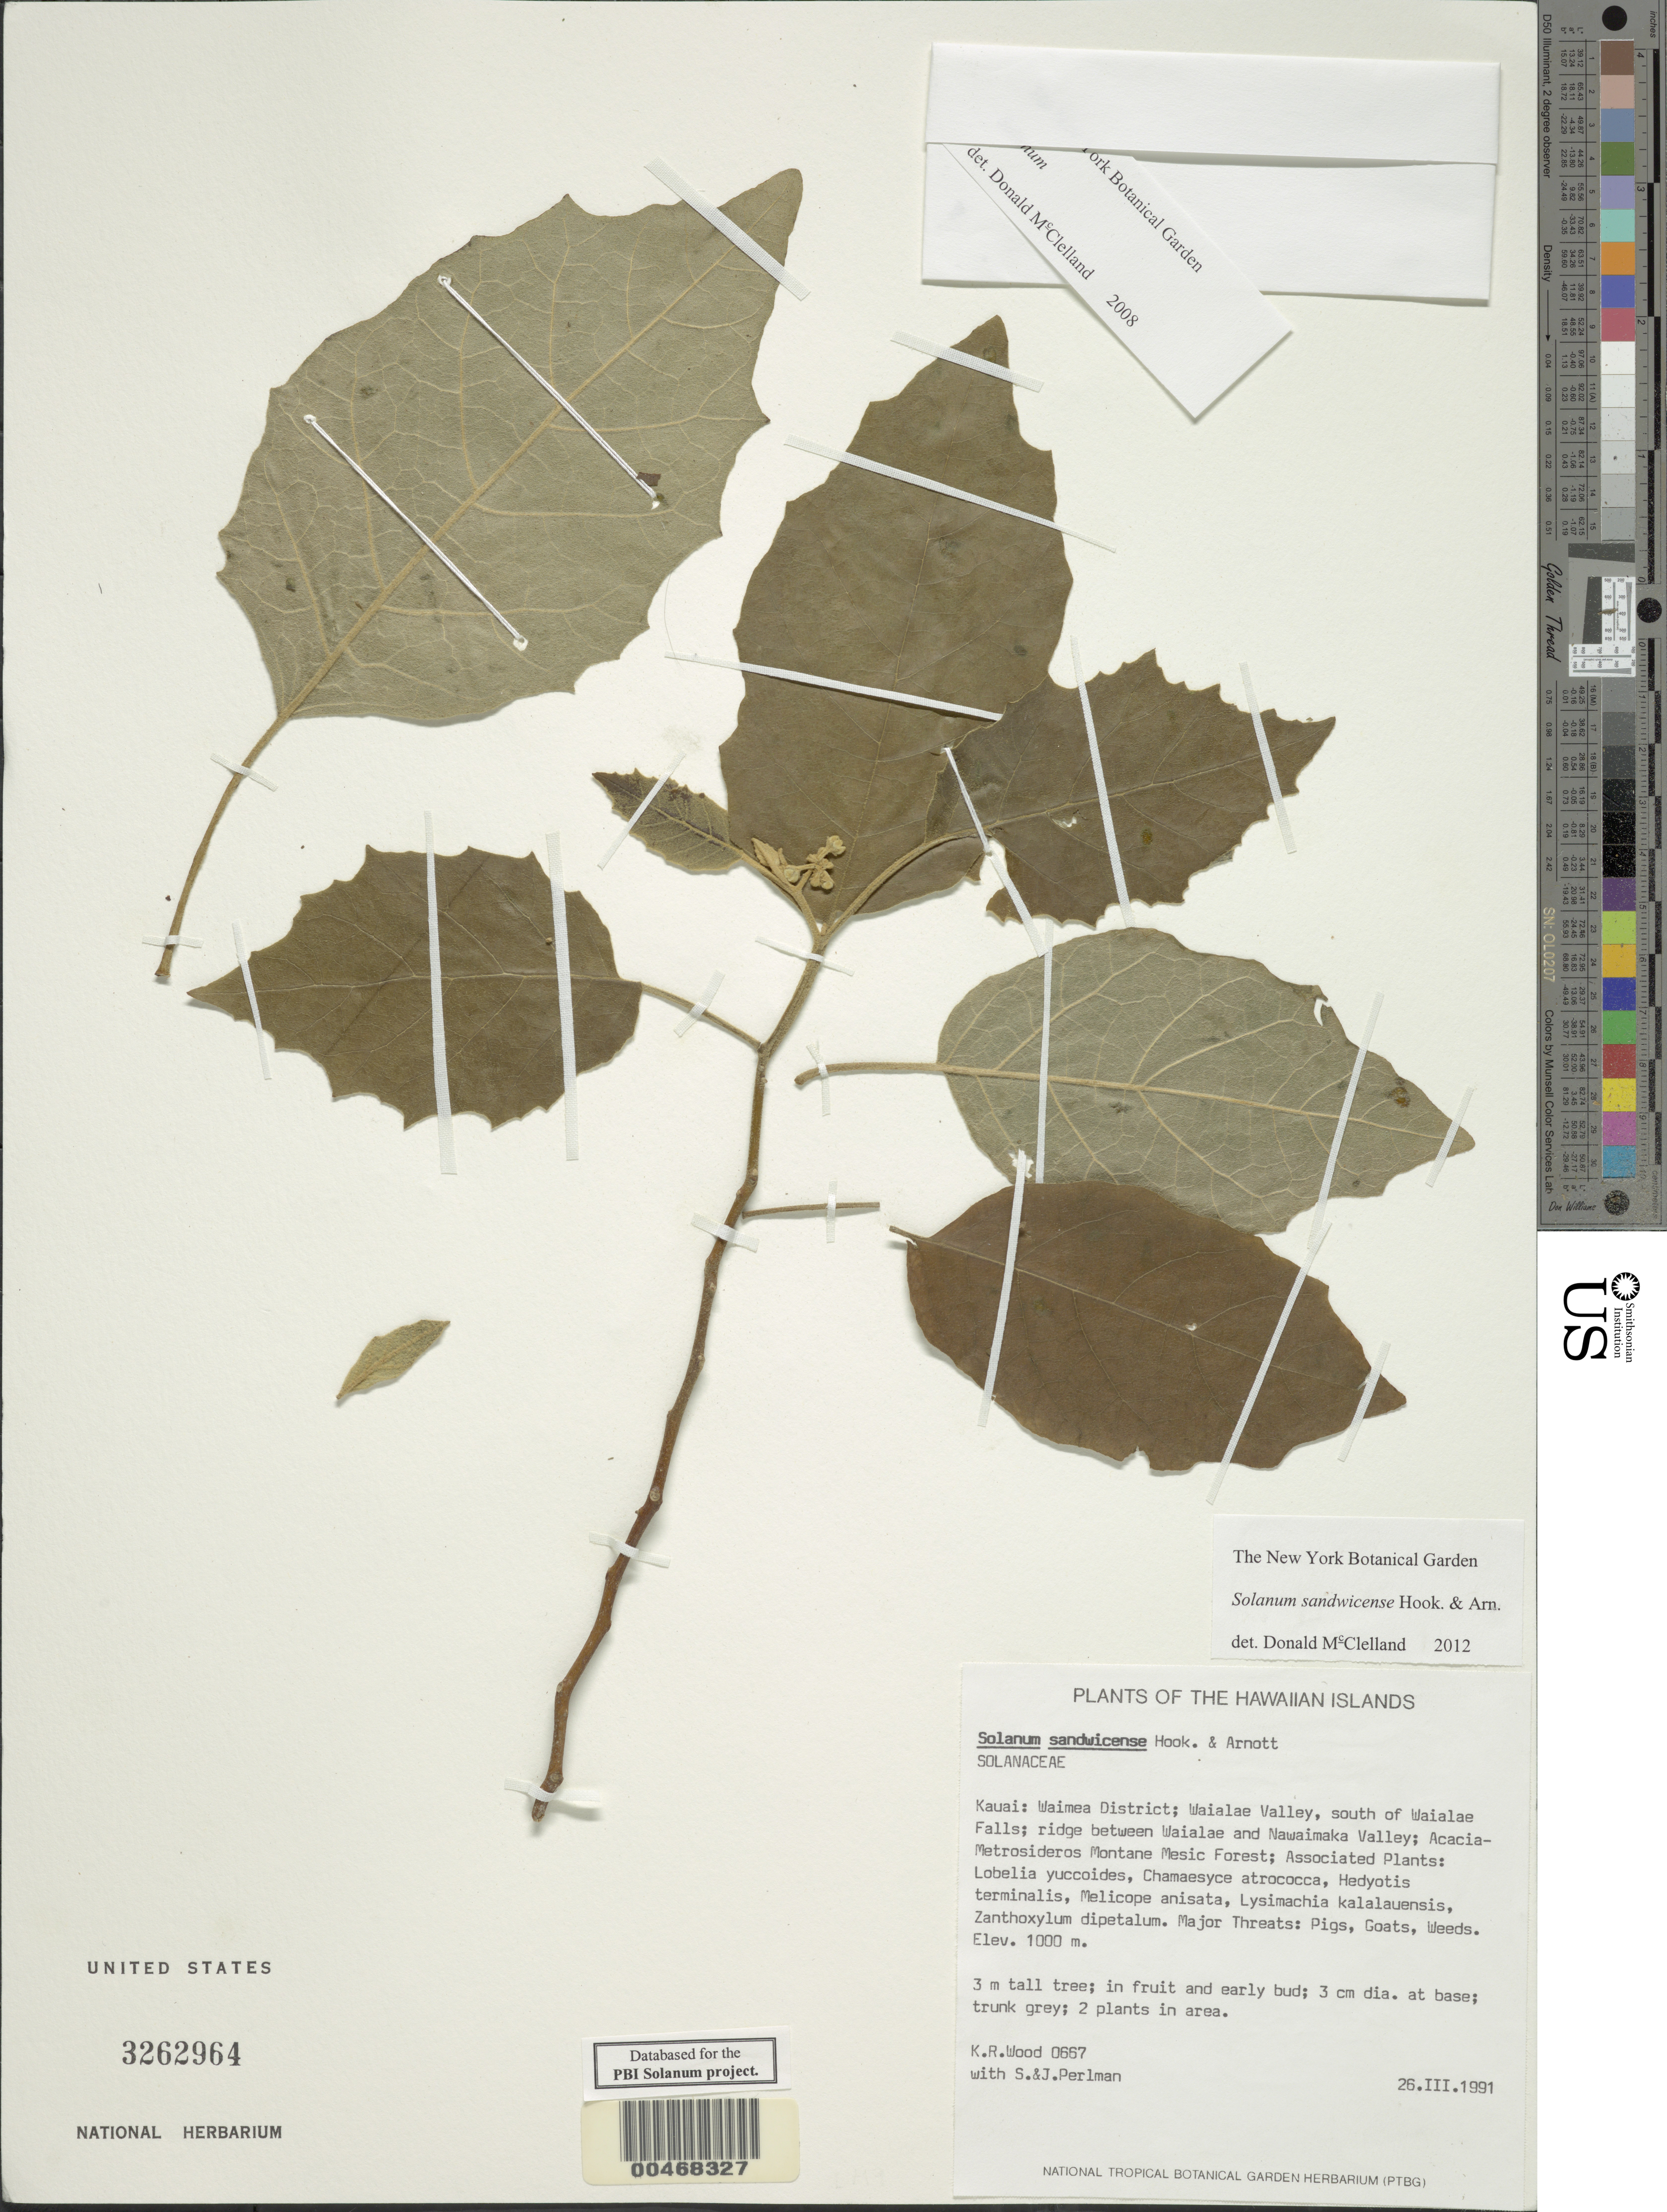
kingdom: Plantae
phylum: Tracheophyta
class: Magnoliopsida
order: Solanales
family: Solanaceae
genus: Solanum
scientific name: Solanum sandwicense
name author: Hook. & Arn.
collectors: K. R. Wood, S. P. Perlman & J. Perlman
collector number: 0667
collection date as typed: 26 Mar 1991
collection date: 1991-03-26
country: United States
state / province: Hawaii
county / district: Kauai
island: Kaua'i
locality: Waimea District, Waialae Valley, S of Waialae Falls, ridge between Waialae and Nawaimaka Valley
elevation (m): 1000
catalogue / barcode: US 3262964